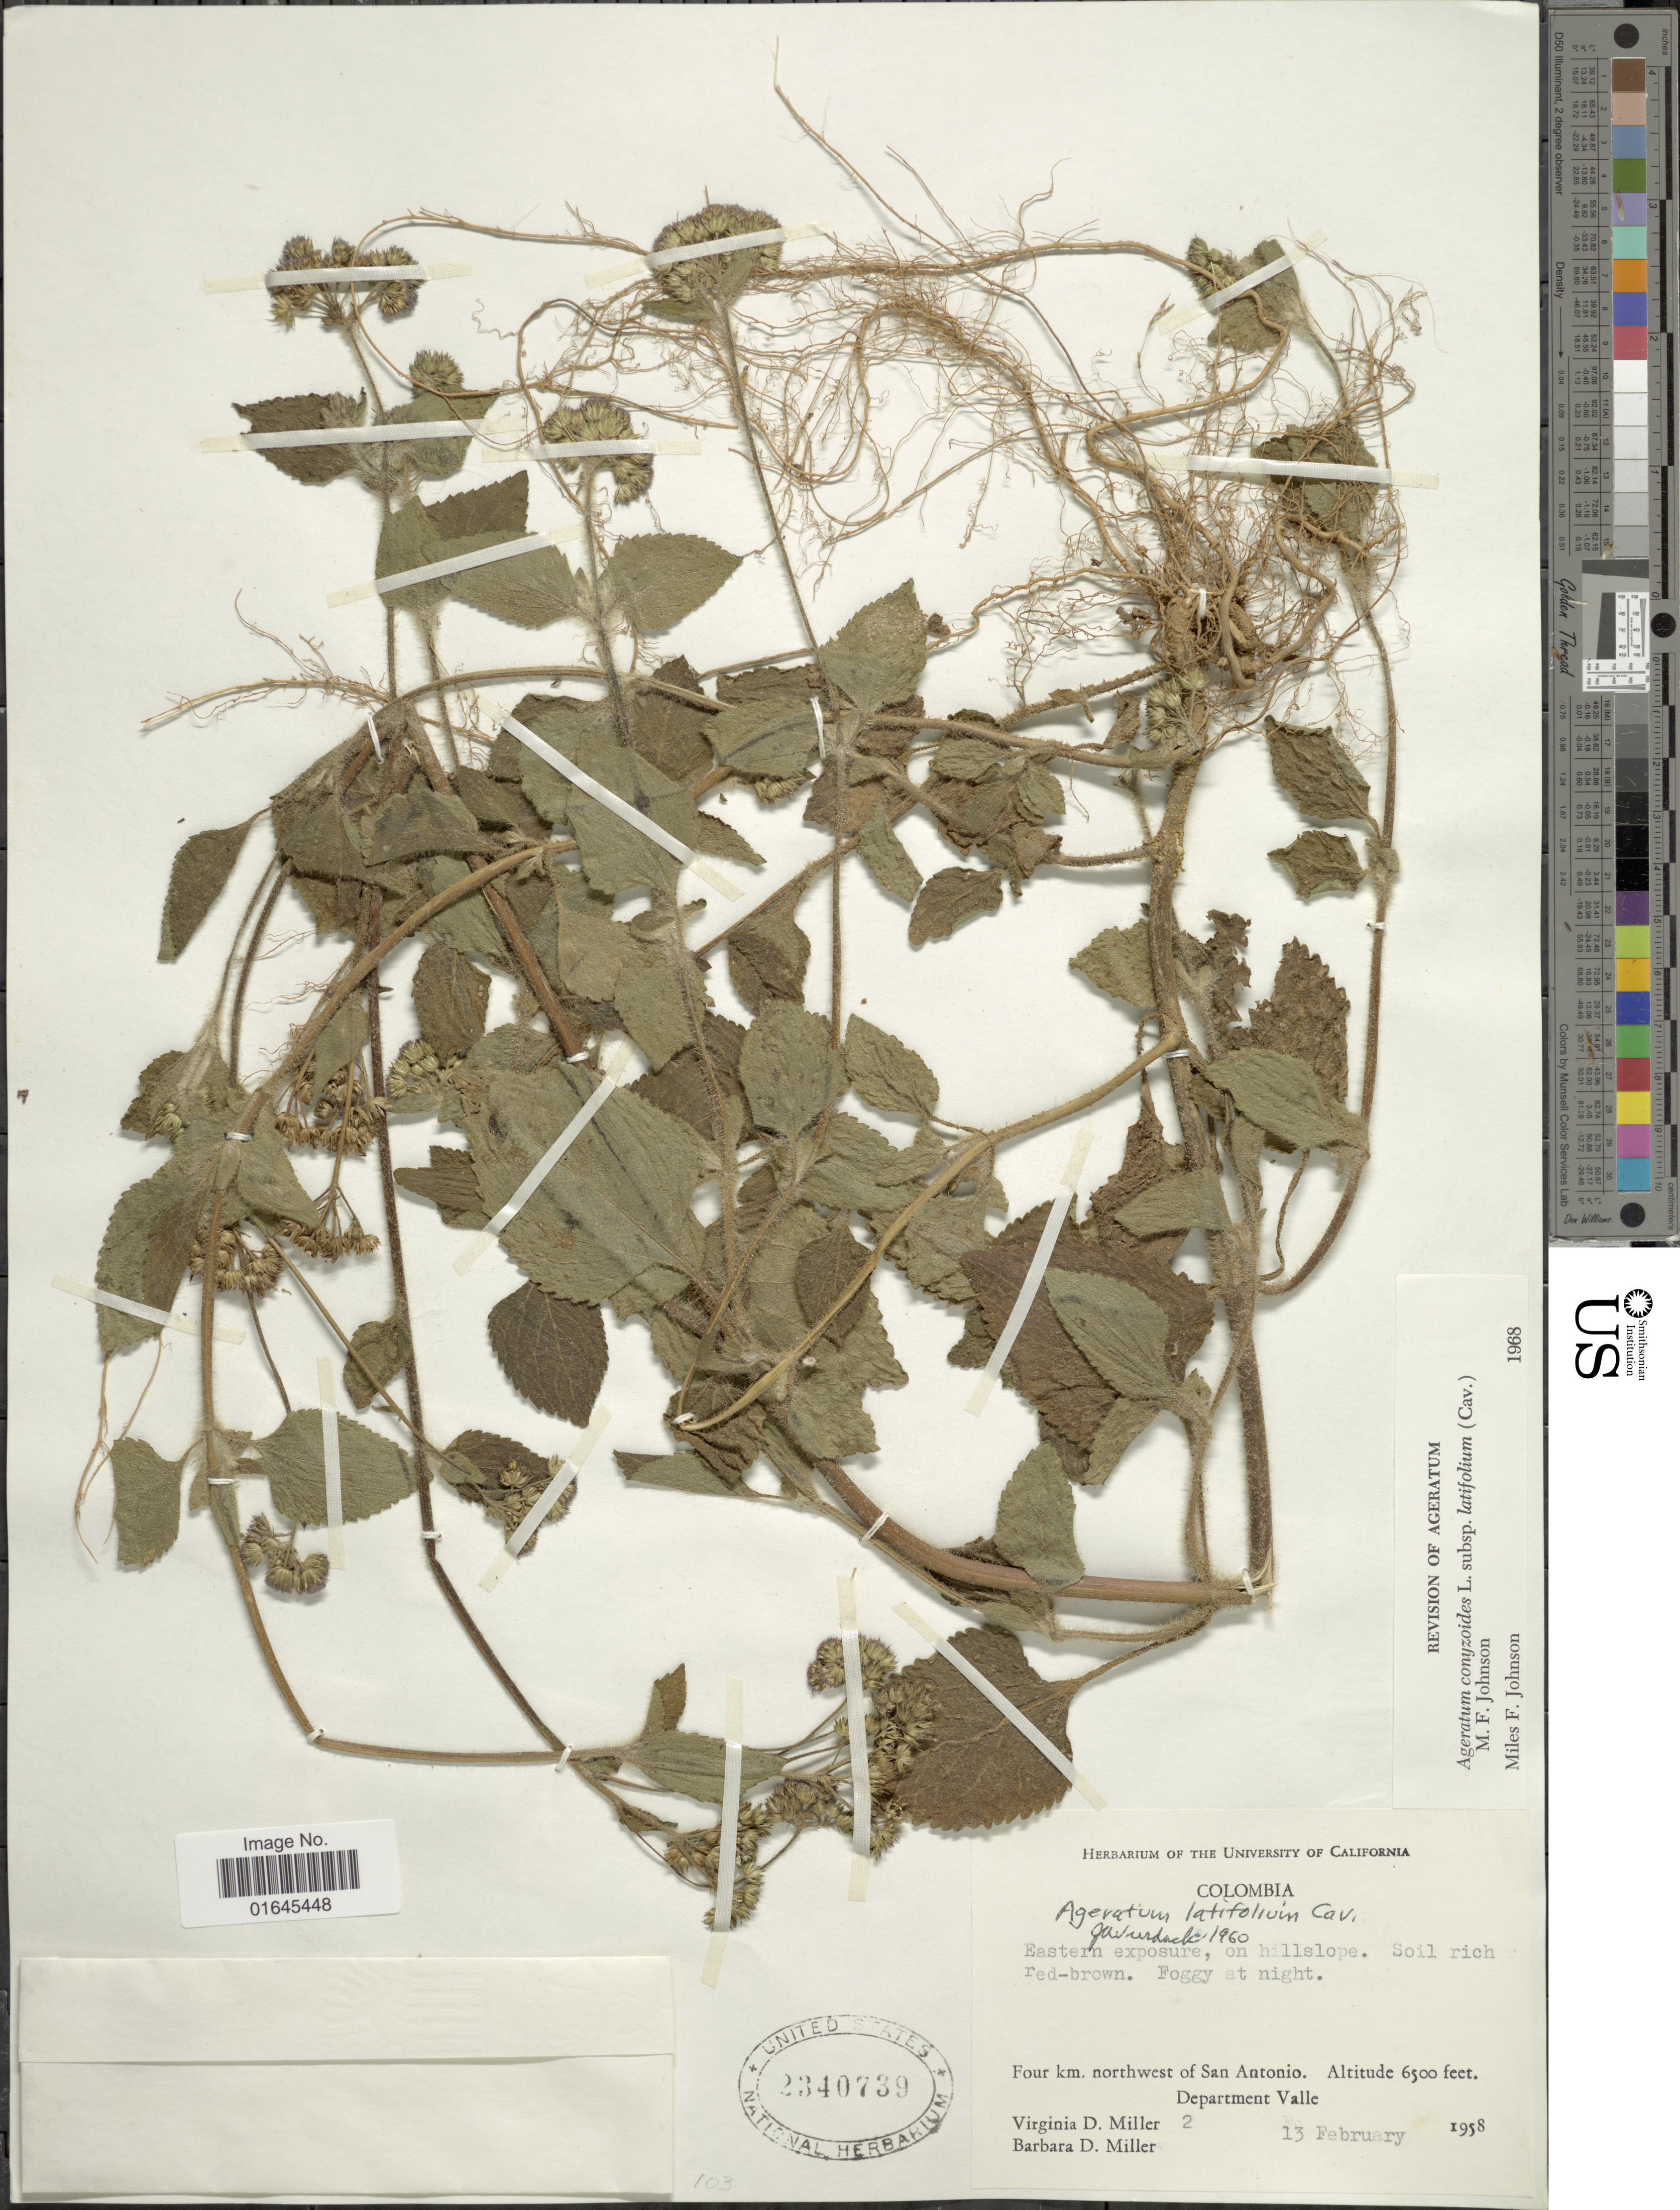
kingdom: Plantae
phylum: Tracheophyta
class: Magnoliopsida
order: Asterales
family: Asteraceae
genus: Ageratum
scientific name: Ageratum conyzoides subsp. latifolium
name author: (Cav.) M.F. Johnson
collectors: V. D. Miller & B. D. Miller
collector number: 2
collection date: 1958-02-13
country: Colombia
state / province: Valle del Cauca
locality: Four km. northwest of San Antonio, Department Valle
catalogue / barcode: US 2340739